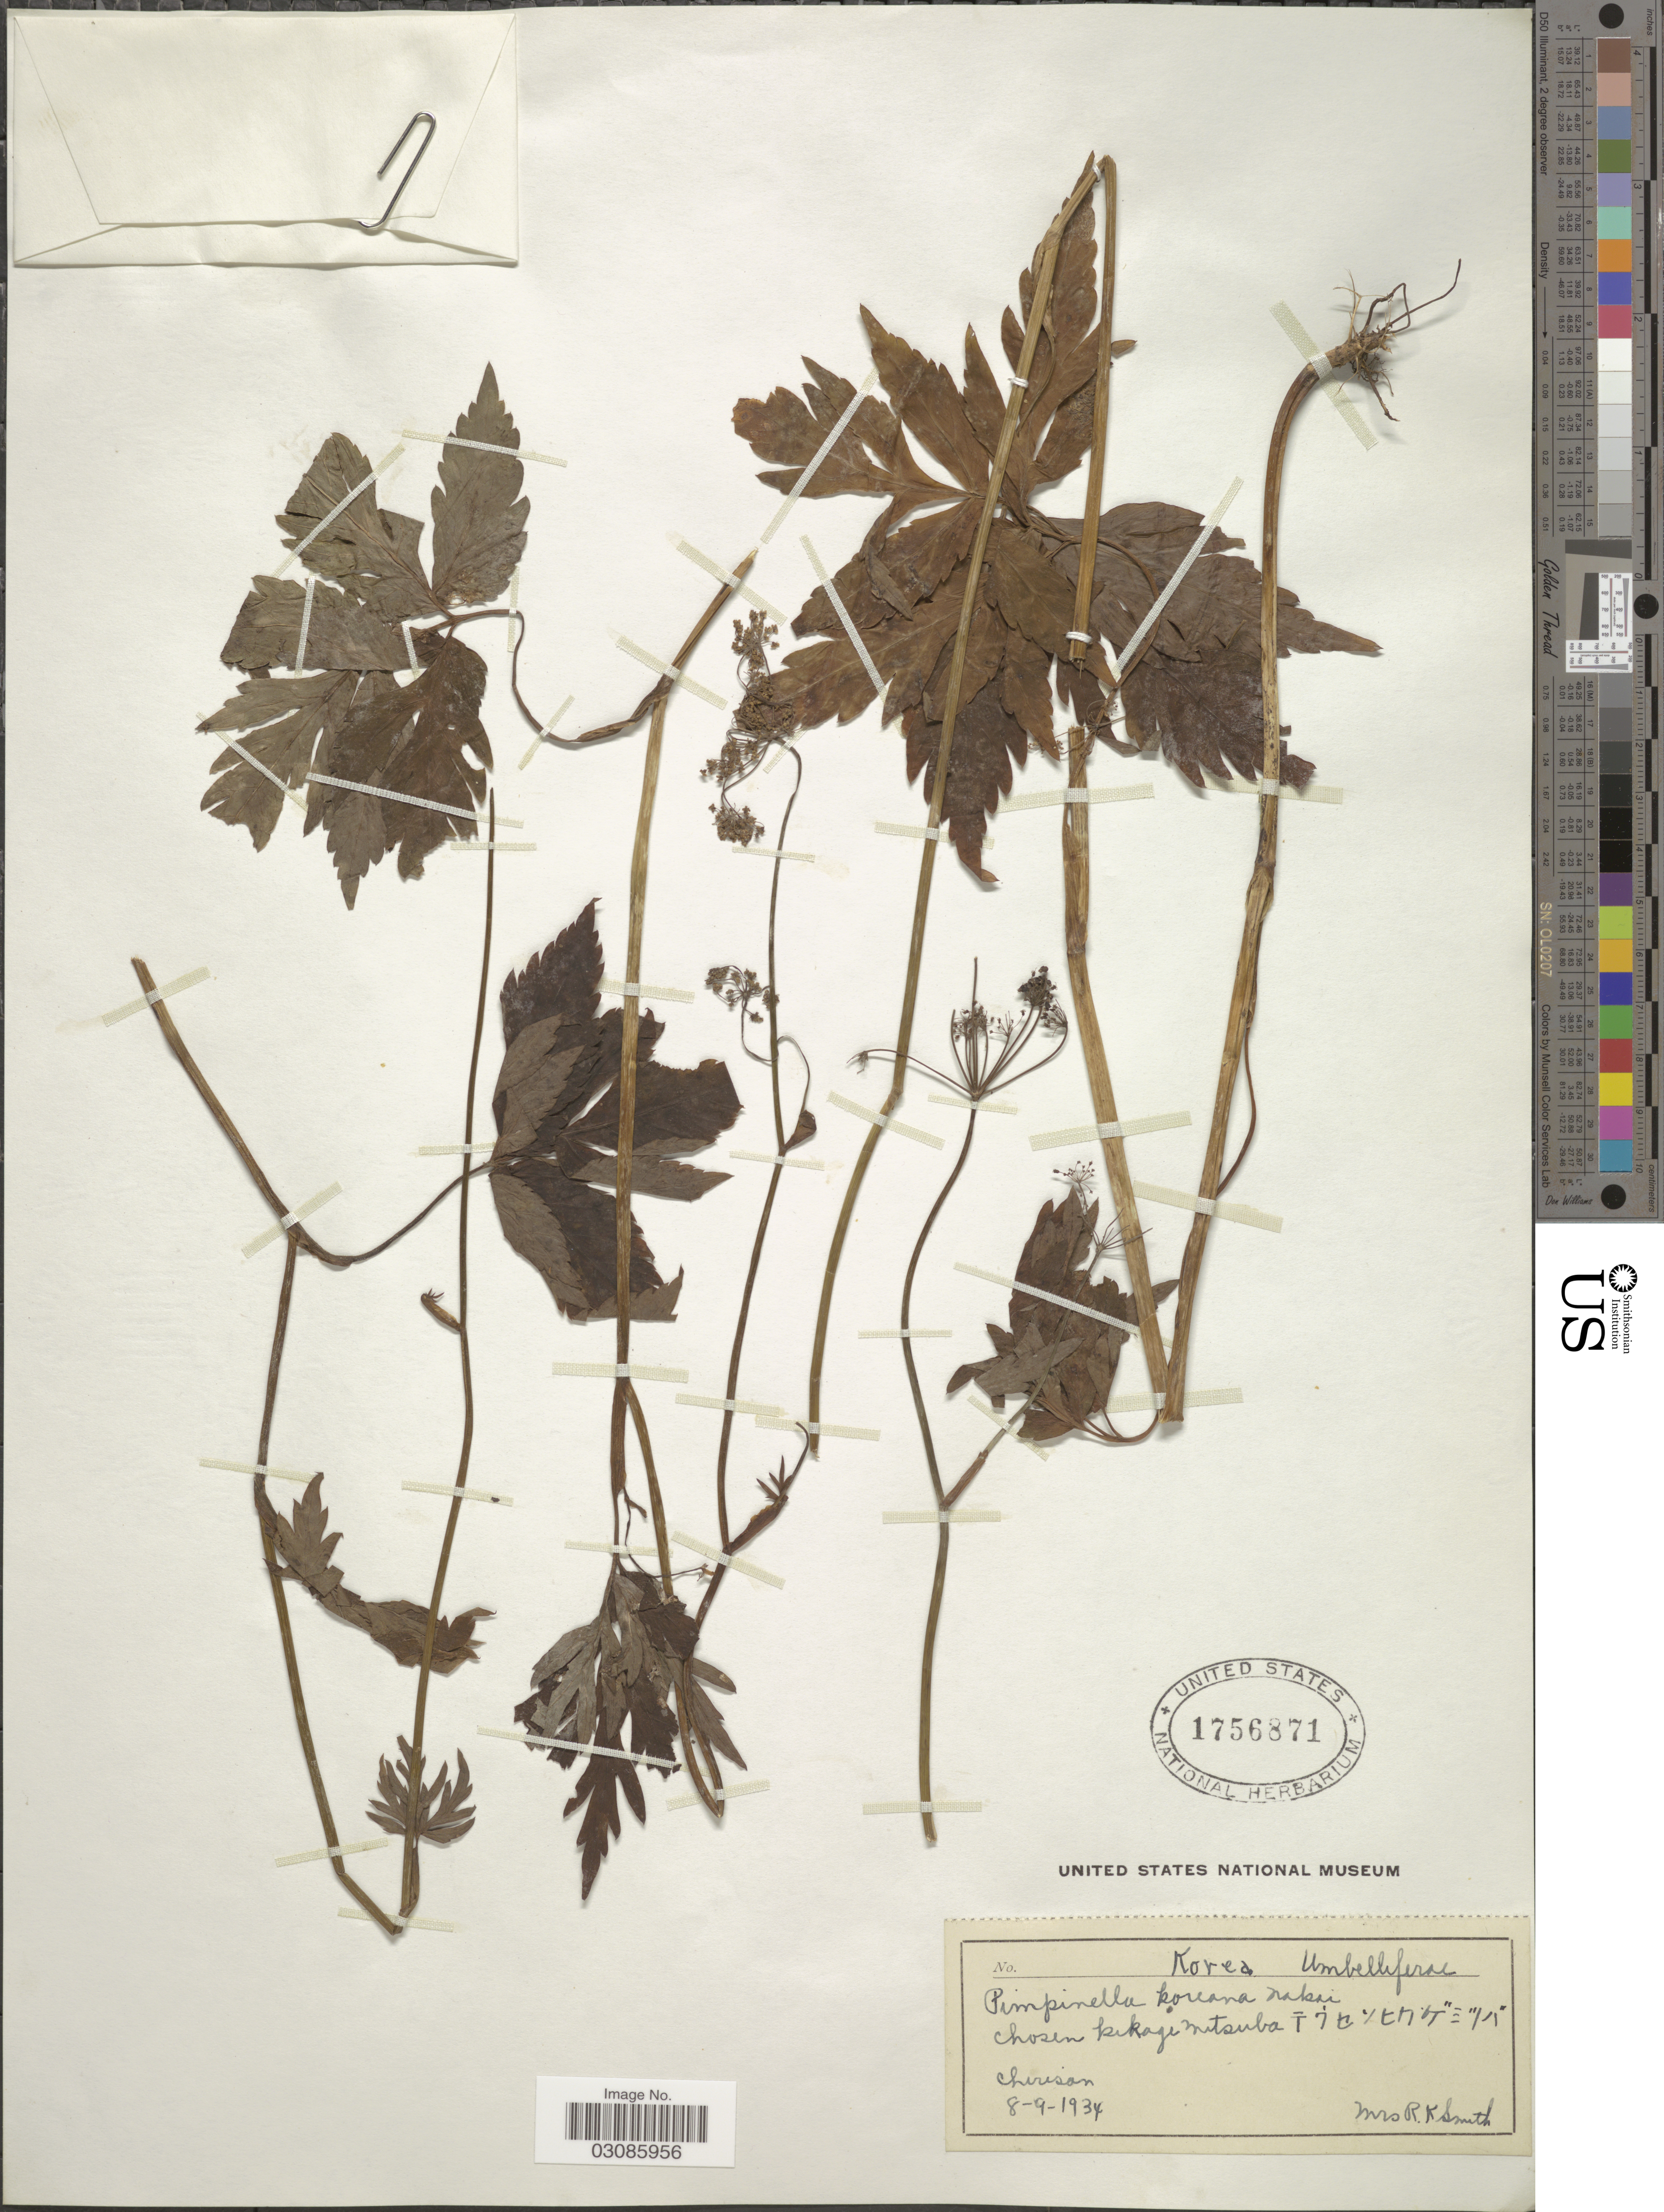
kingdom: Plantae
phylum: Tracheophyta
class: Magnoliopsida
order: Apiales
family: Apiaceae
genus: Pimpinella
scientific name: Pimpinella koreana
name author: (Y. Yabe) Nakai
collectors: R. Smith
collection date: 1934-09-08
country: South Korea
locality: Chirisan.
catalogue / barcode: US 1756871